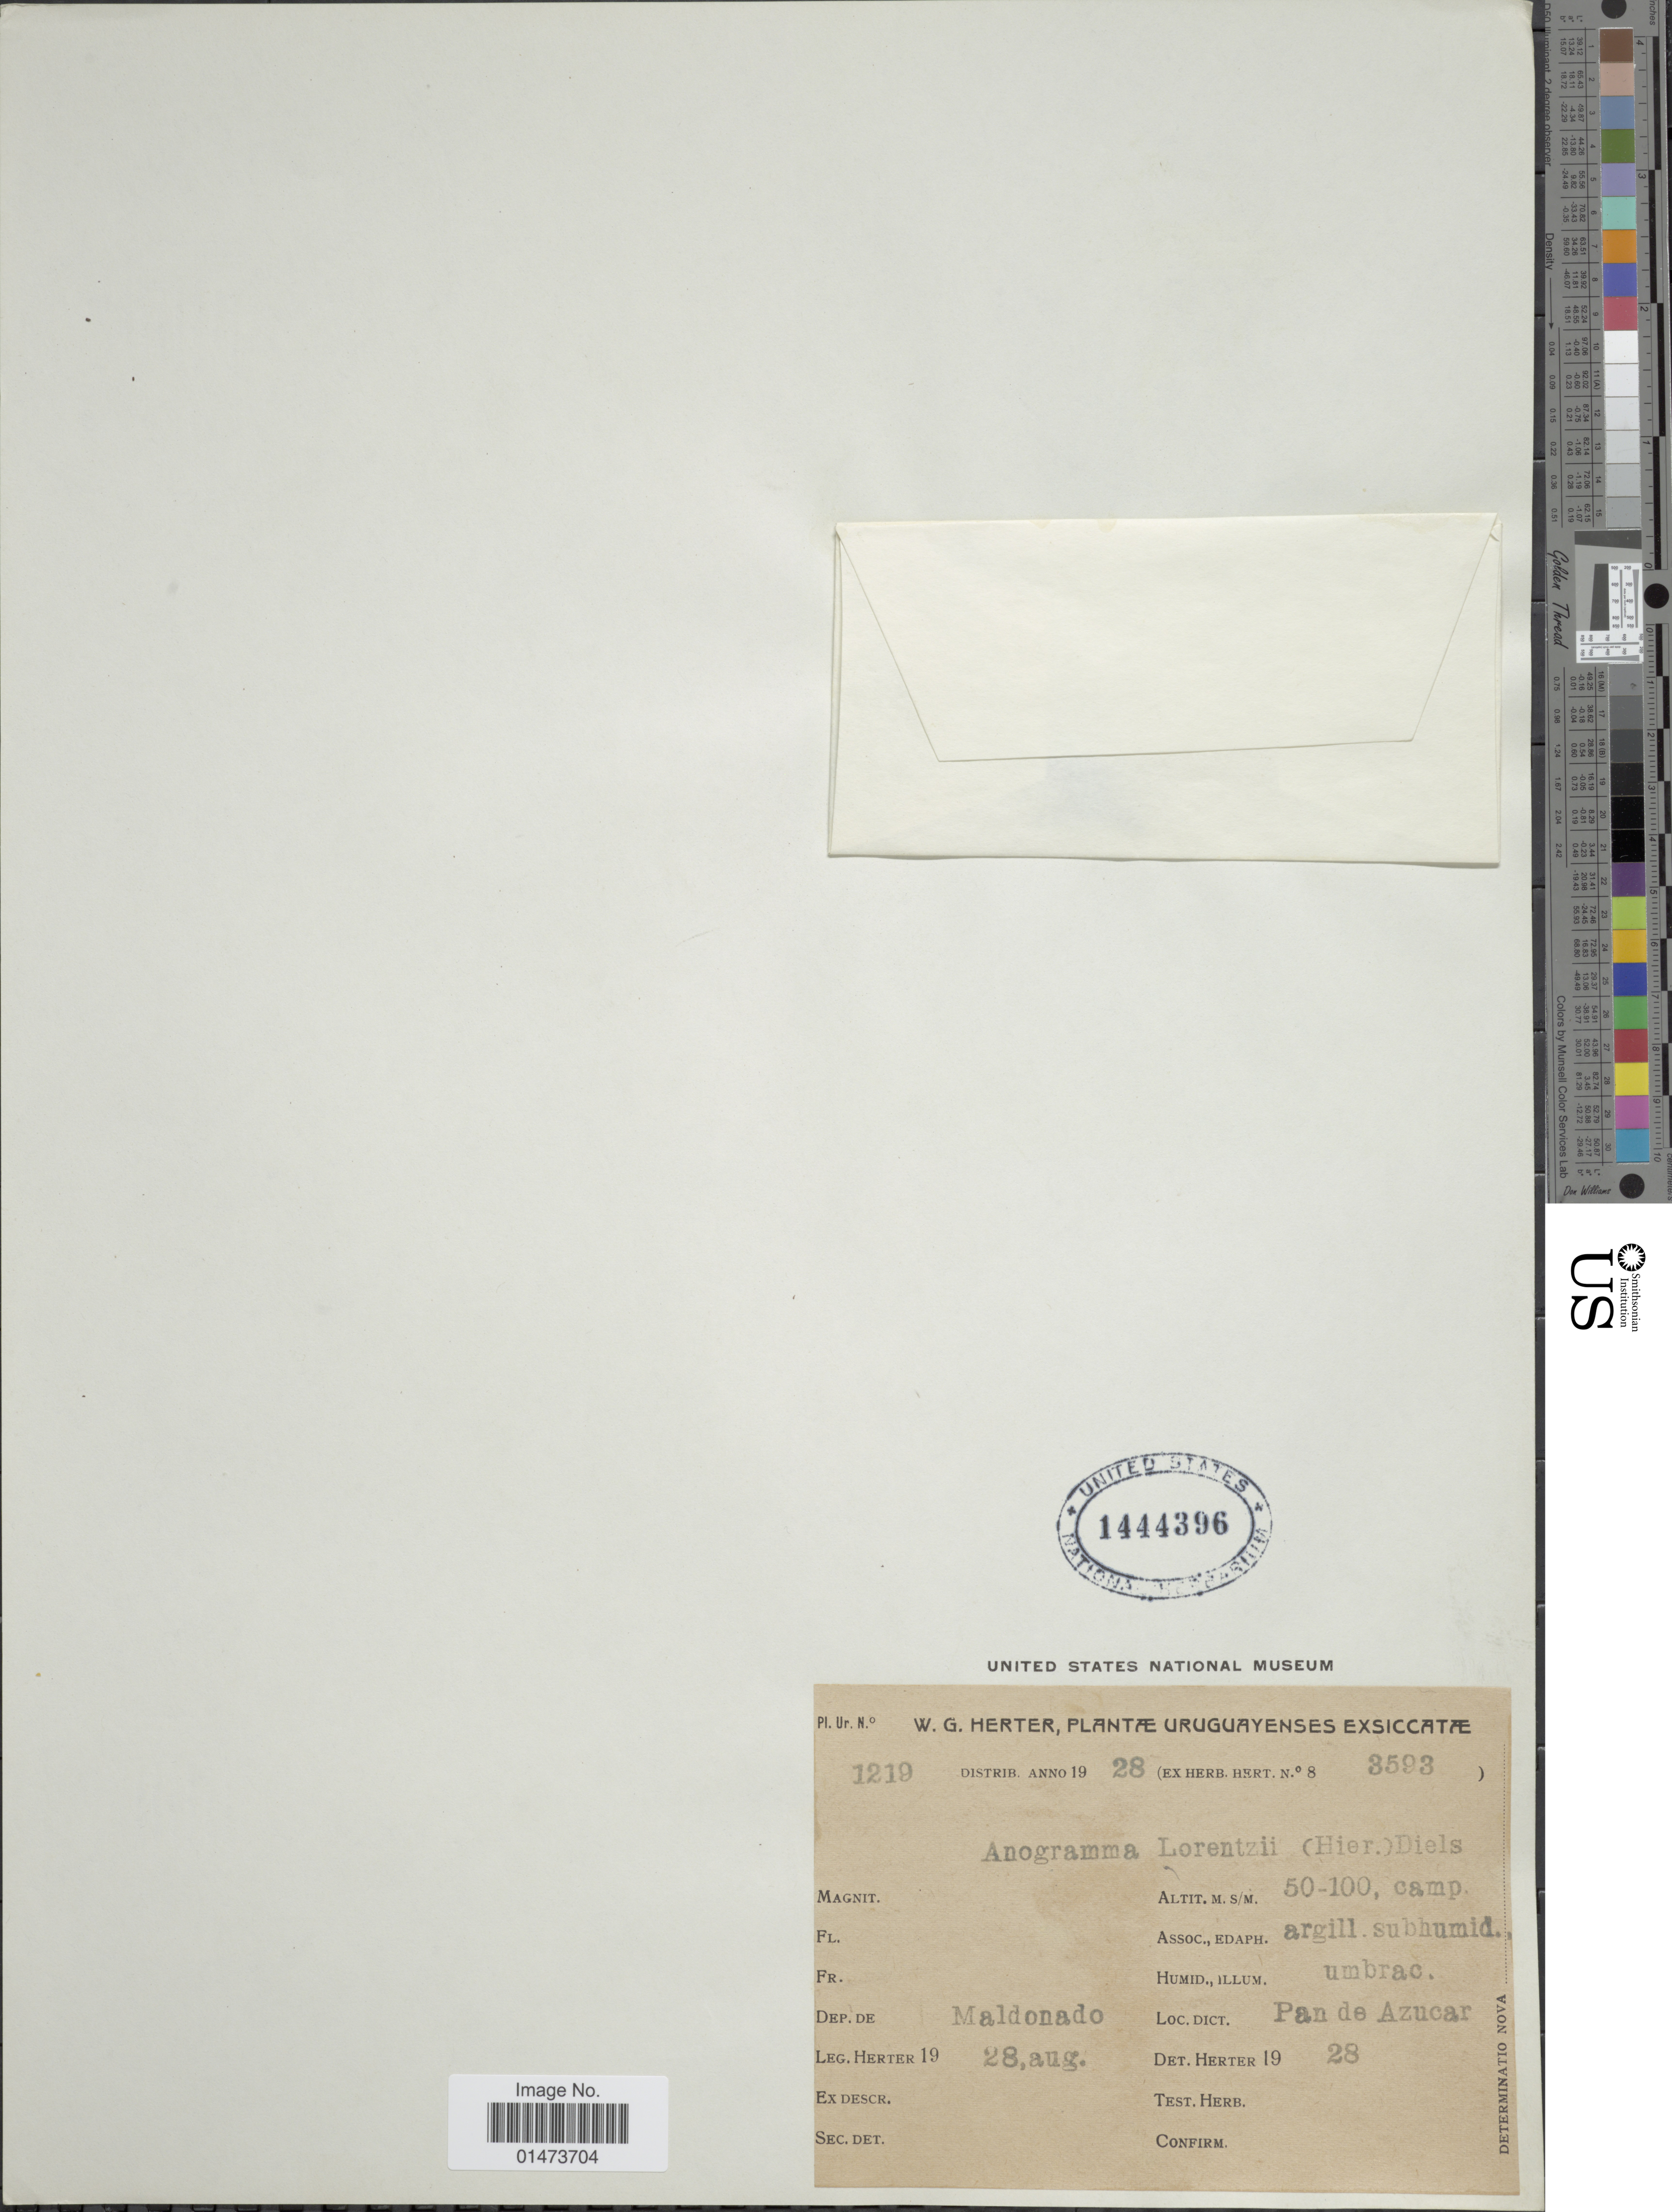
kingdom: Plantae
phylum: Tracheophyta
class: Polypodiopsida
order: Polypodiales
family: Pteridaceae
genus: Anogramma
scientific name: Anogramma lorentzii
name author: (Hieron.) Diels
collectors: W. G. Herter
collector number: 1219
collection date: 1928-08-28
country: Uruguay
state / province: Maldonado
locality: Pan de Azucar.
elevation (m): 50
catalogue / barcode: US 1444396